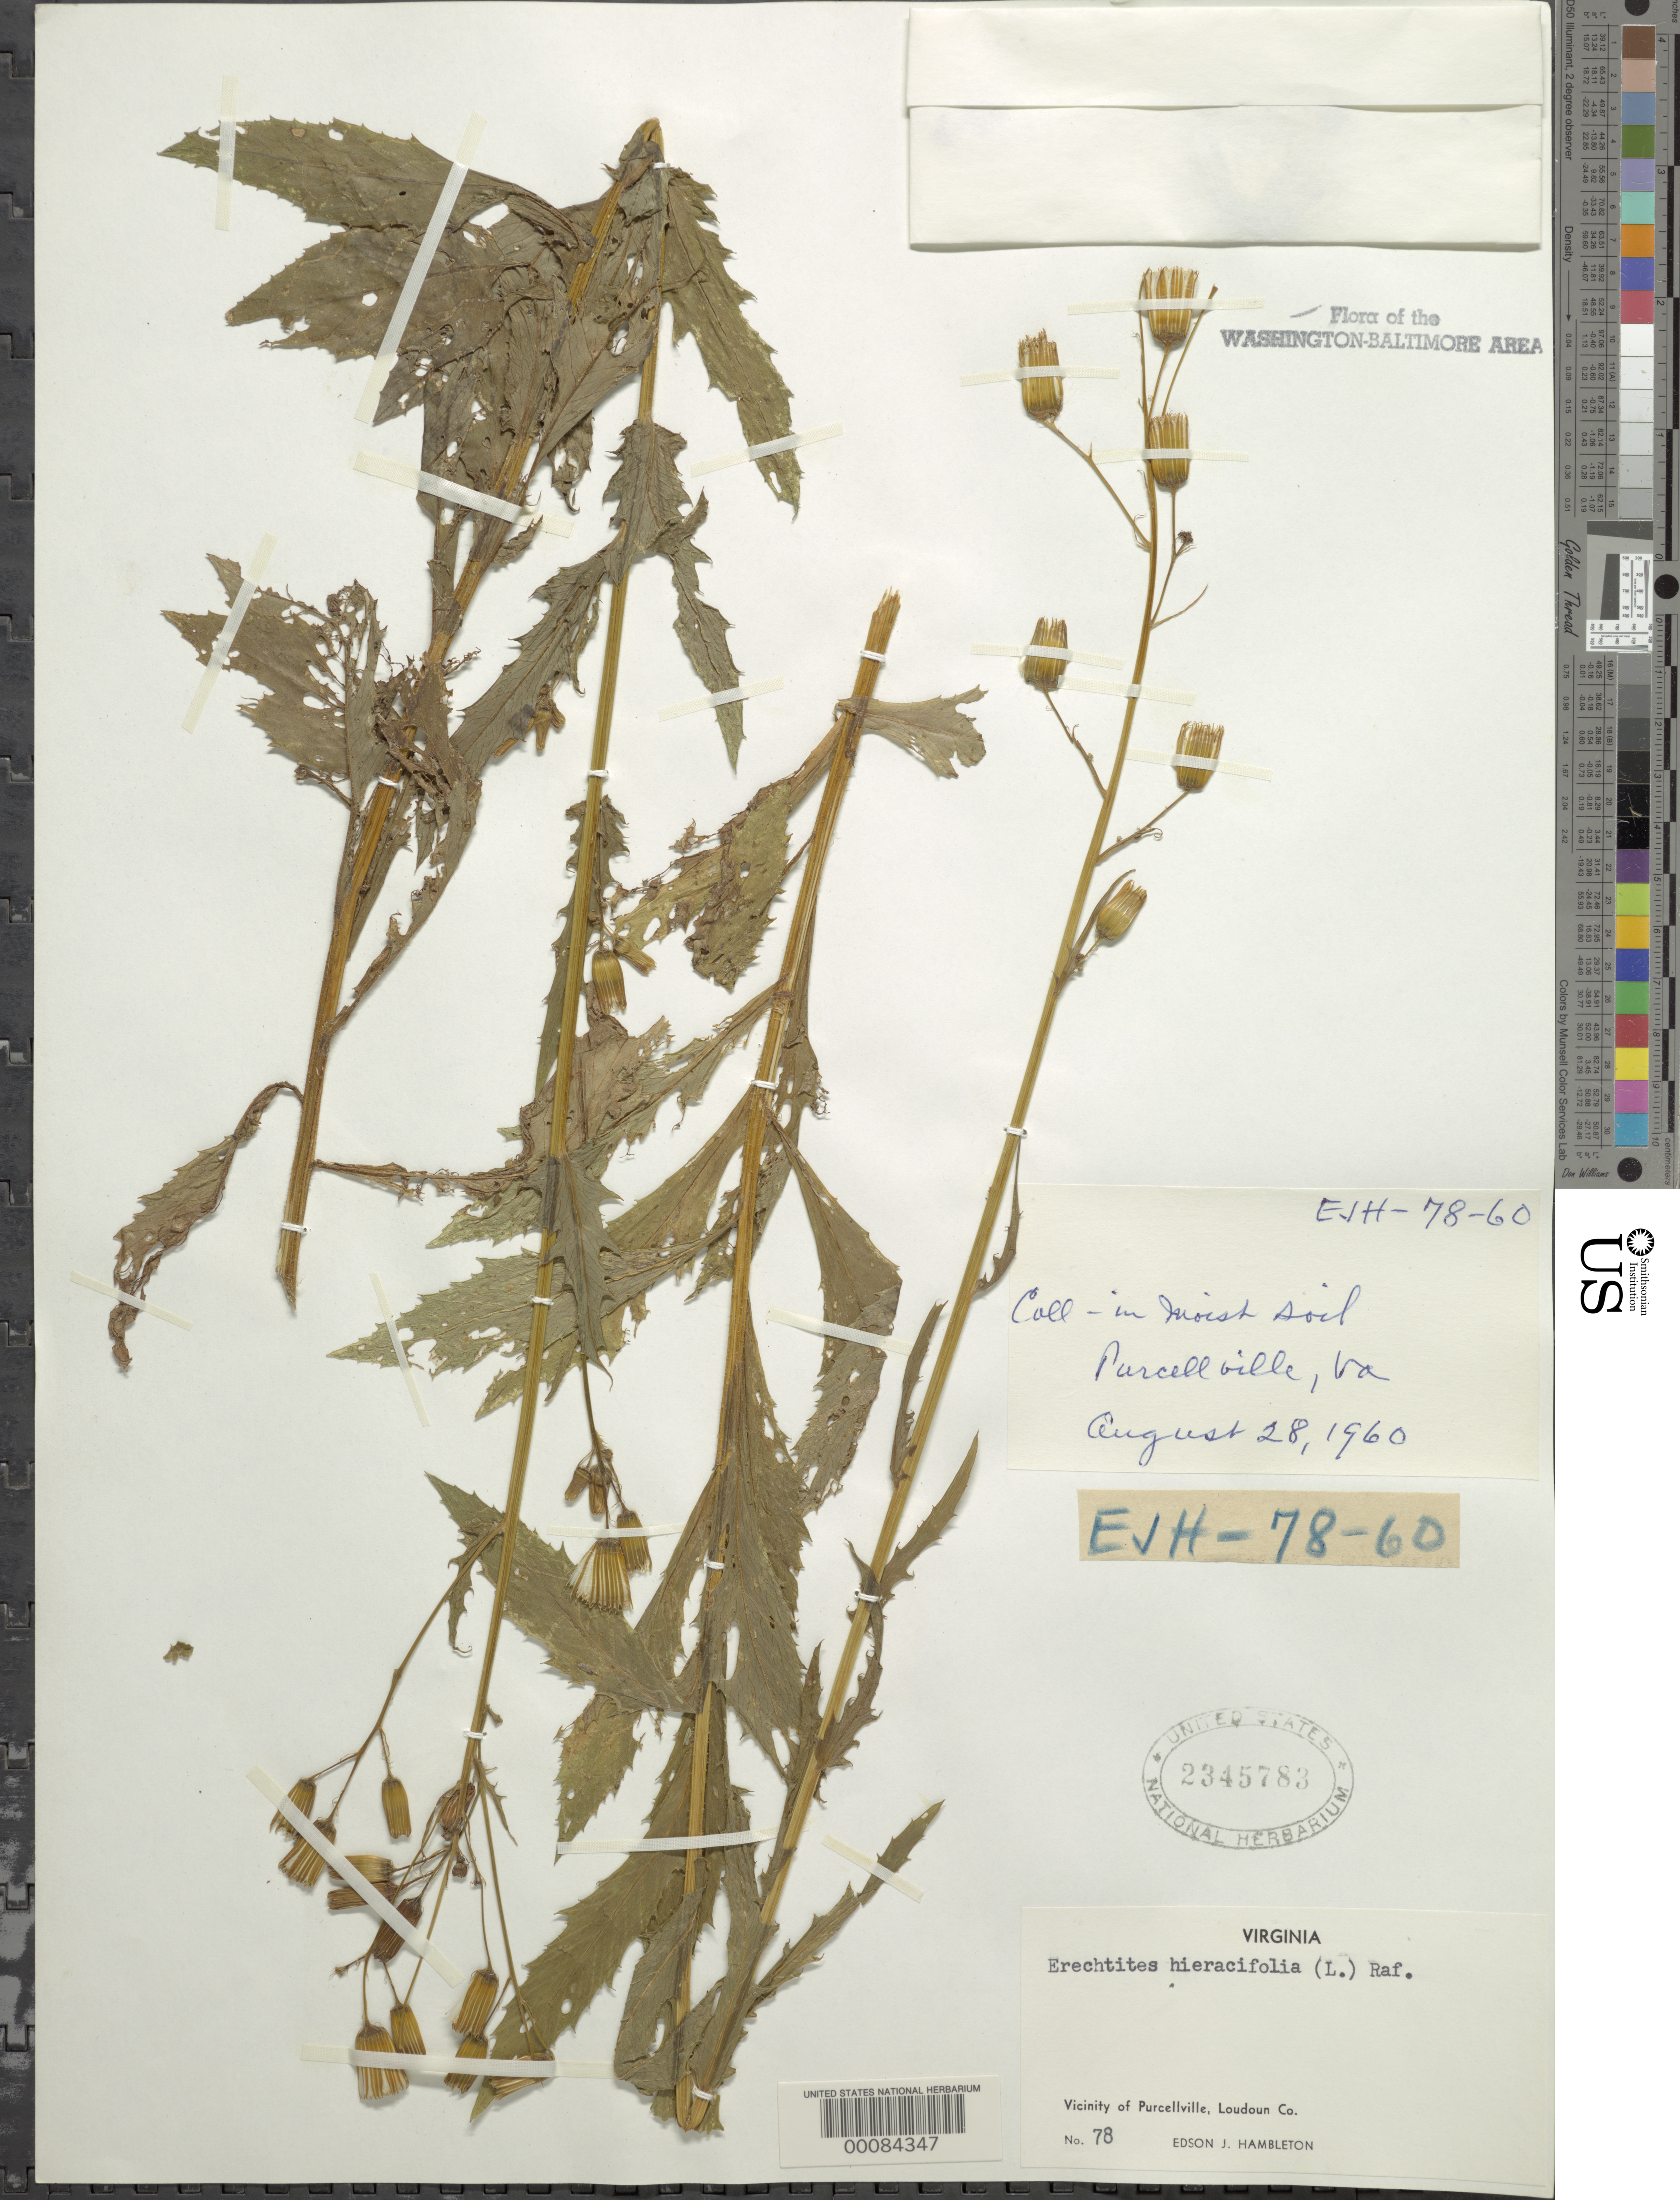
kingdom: Plantae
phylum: Tracheophyta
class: Magnoliopsida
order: Asterales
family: Asteraceae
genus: Erechtites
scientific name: Erechtites hieraciifolius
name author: (L.) Raf. ex DC.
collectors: E. Hambleton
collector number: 78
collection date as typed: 28 Aug 1960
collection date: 1960-08-28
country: United States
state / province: Virginia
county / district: Loudoun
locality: Purcellville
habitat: Moist soil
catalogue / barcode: US 2345783